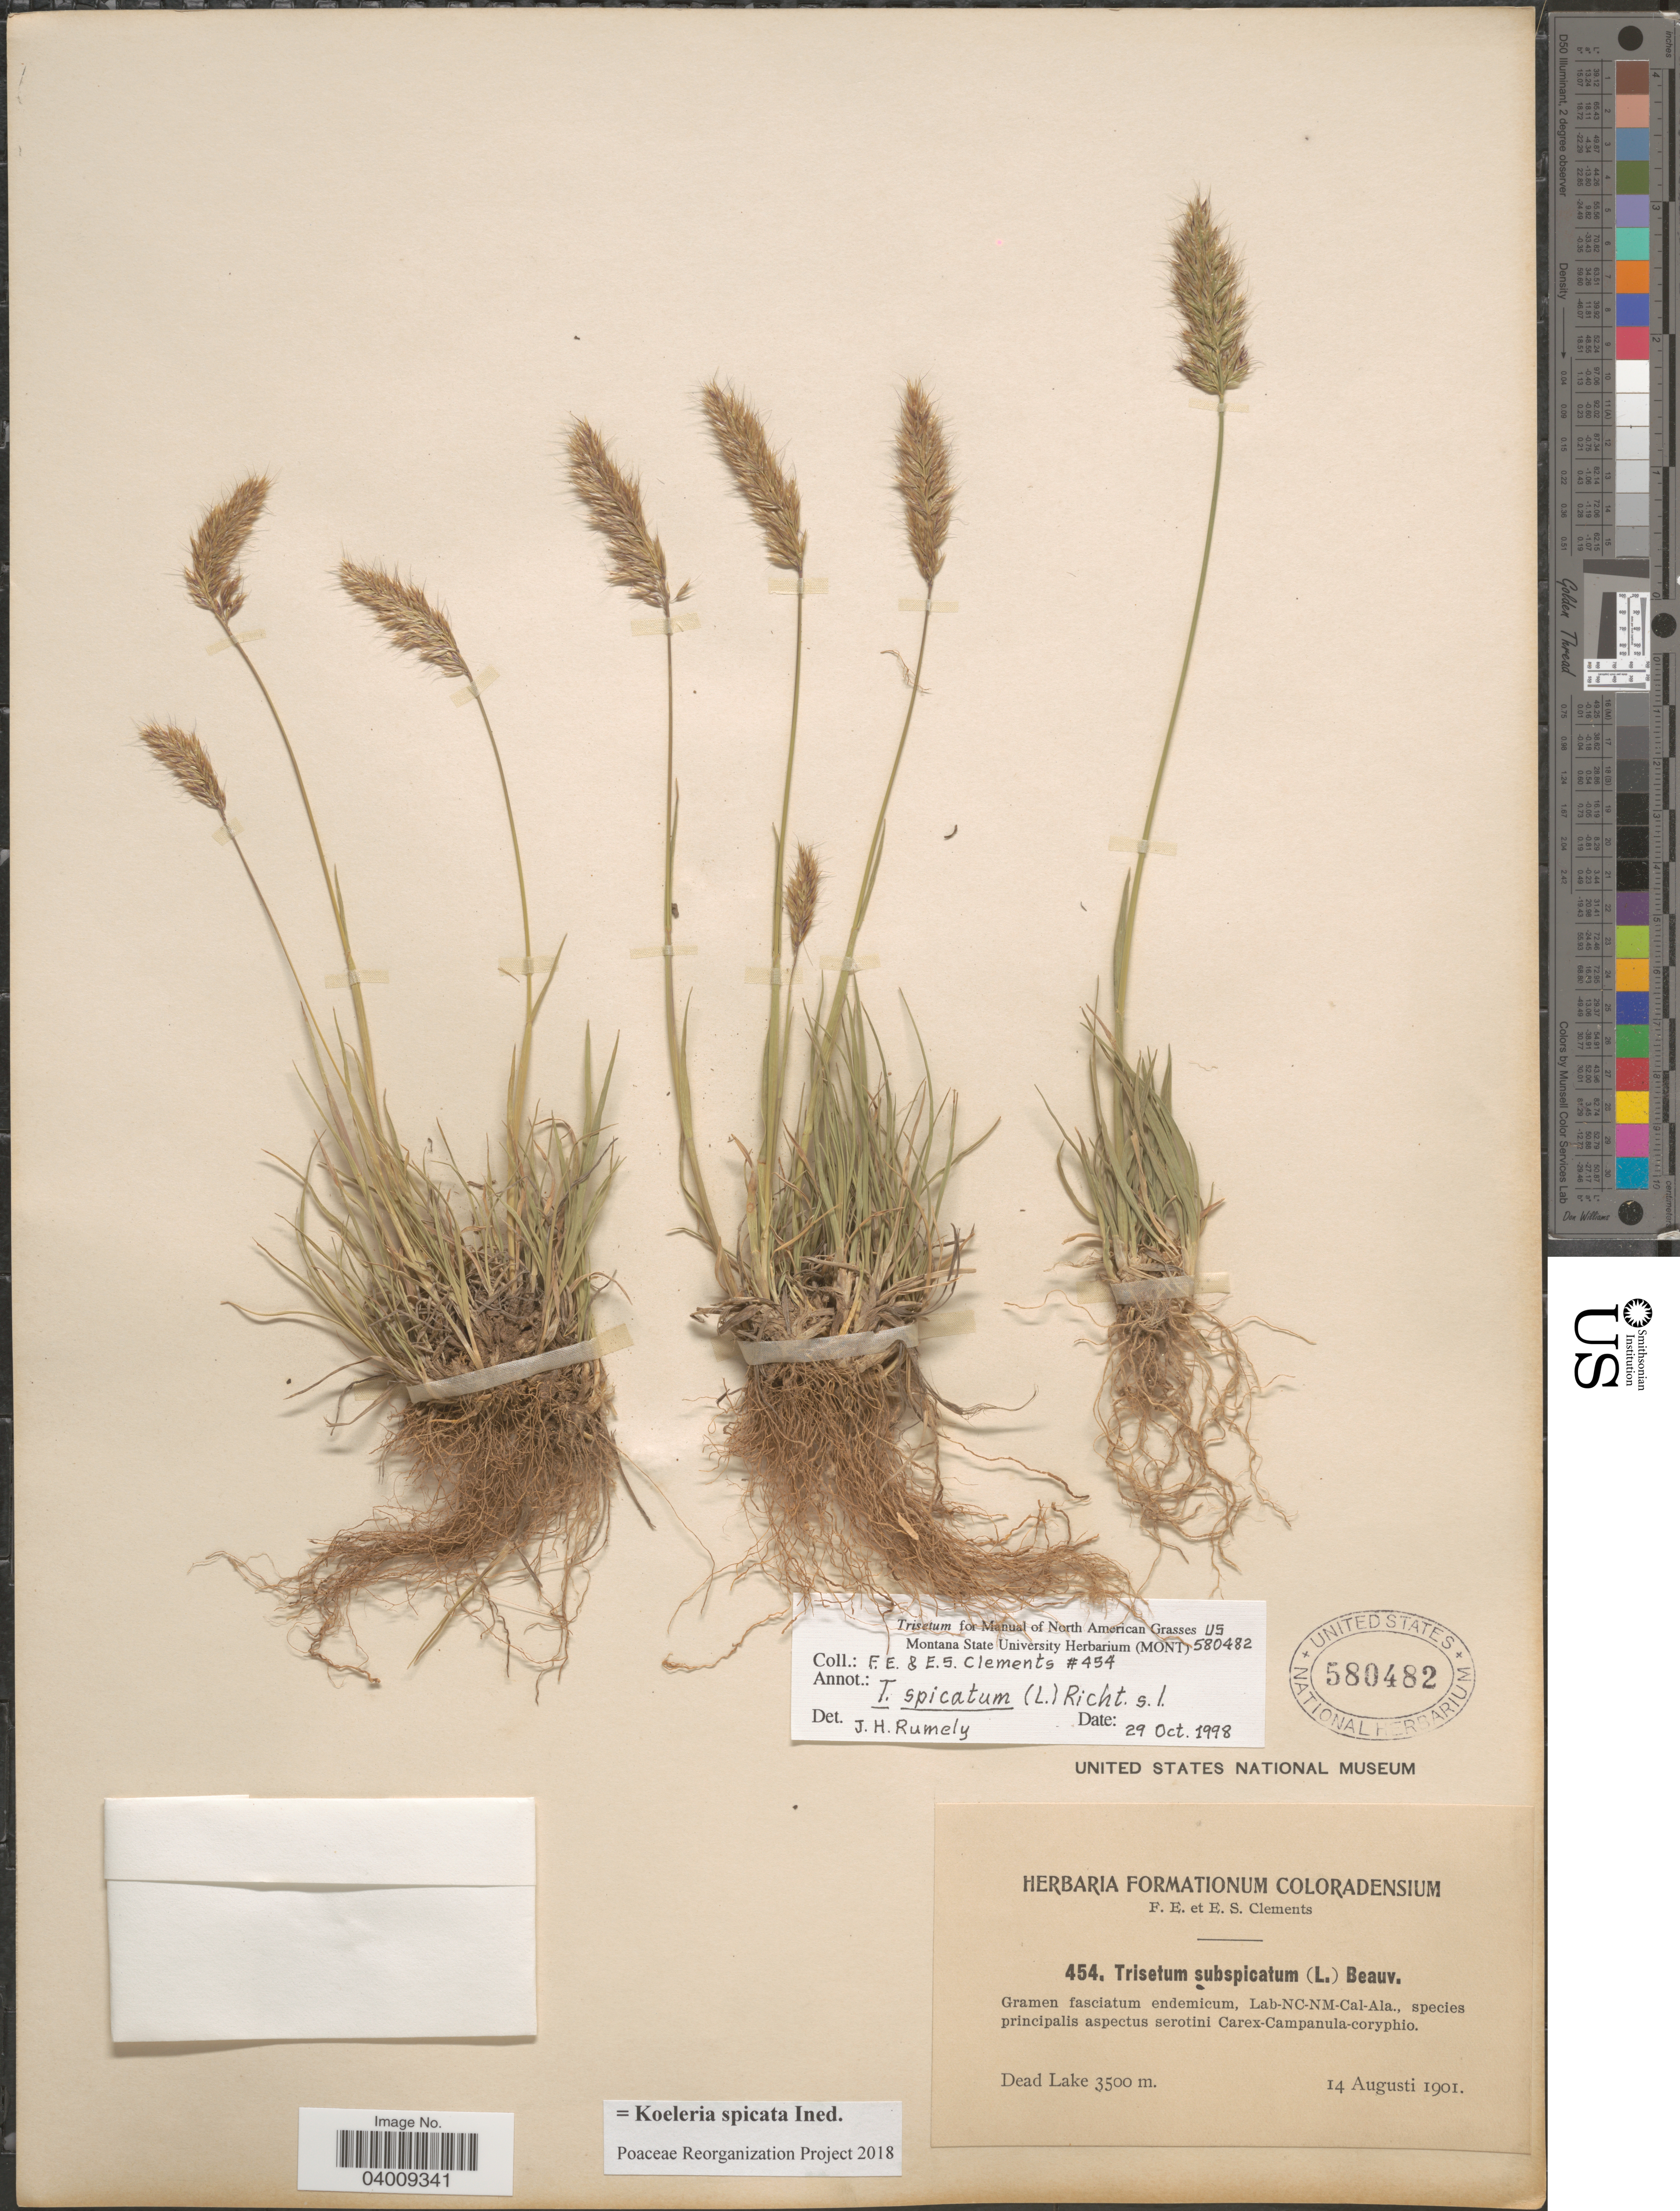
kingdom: Plantae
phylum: Tracheophyta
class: Liliopsida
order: Poales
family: Poaceae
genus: Koeleria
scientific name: Koeleria spicata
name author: (L.) Barberá et al.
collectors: F. E. Clements & E. S. Clements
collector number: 454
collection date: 1901-08-14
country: United States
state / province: Colorado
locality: Dead Lake.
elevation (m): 3500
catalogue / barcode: US 580482